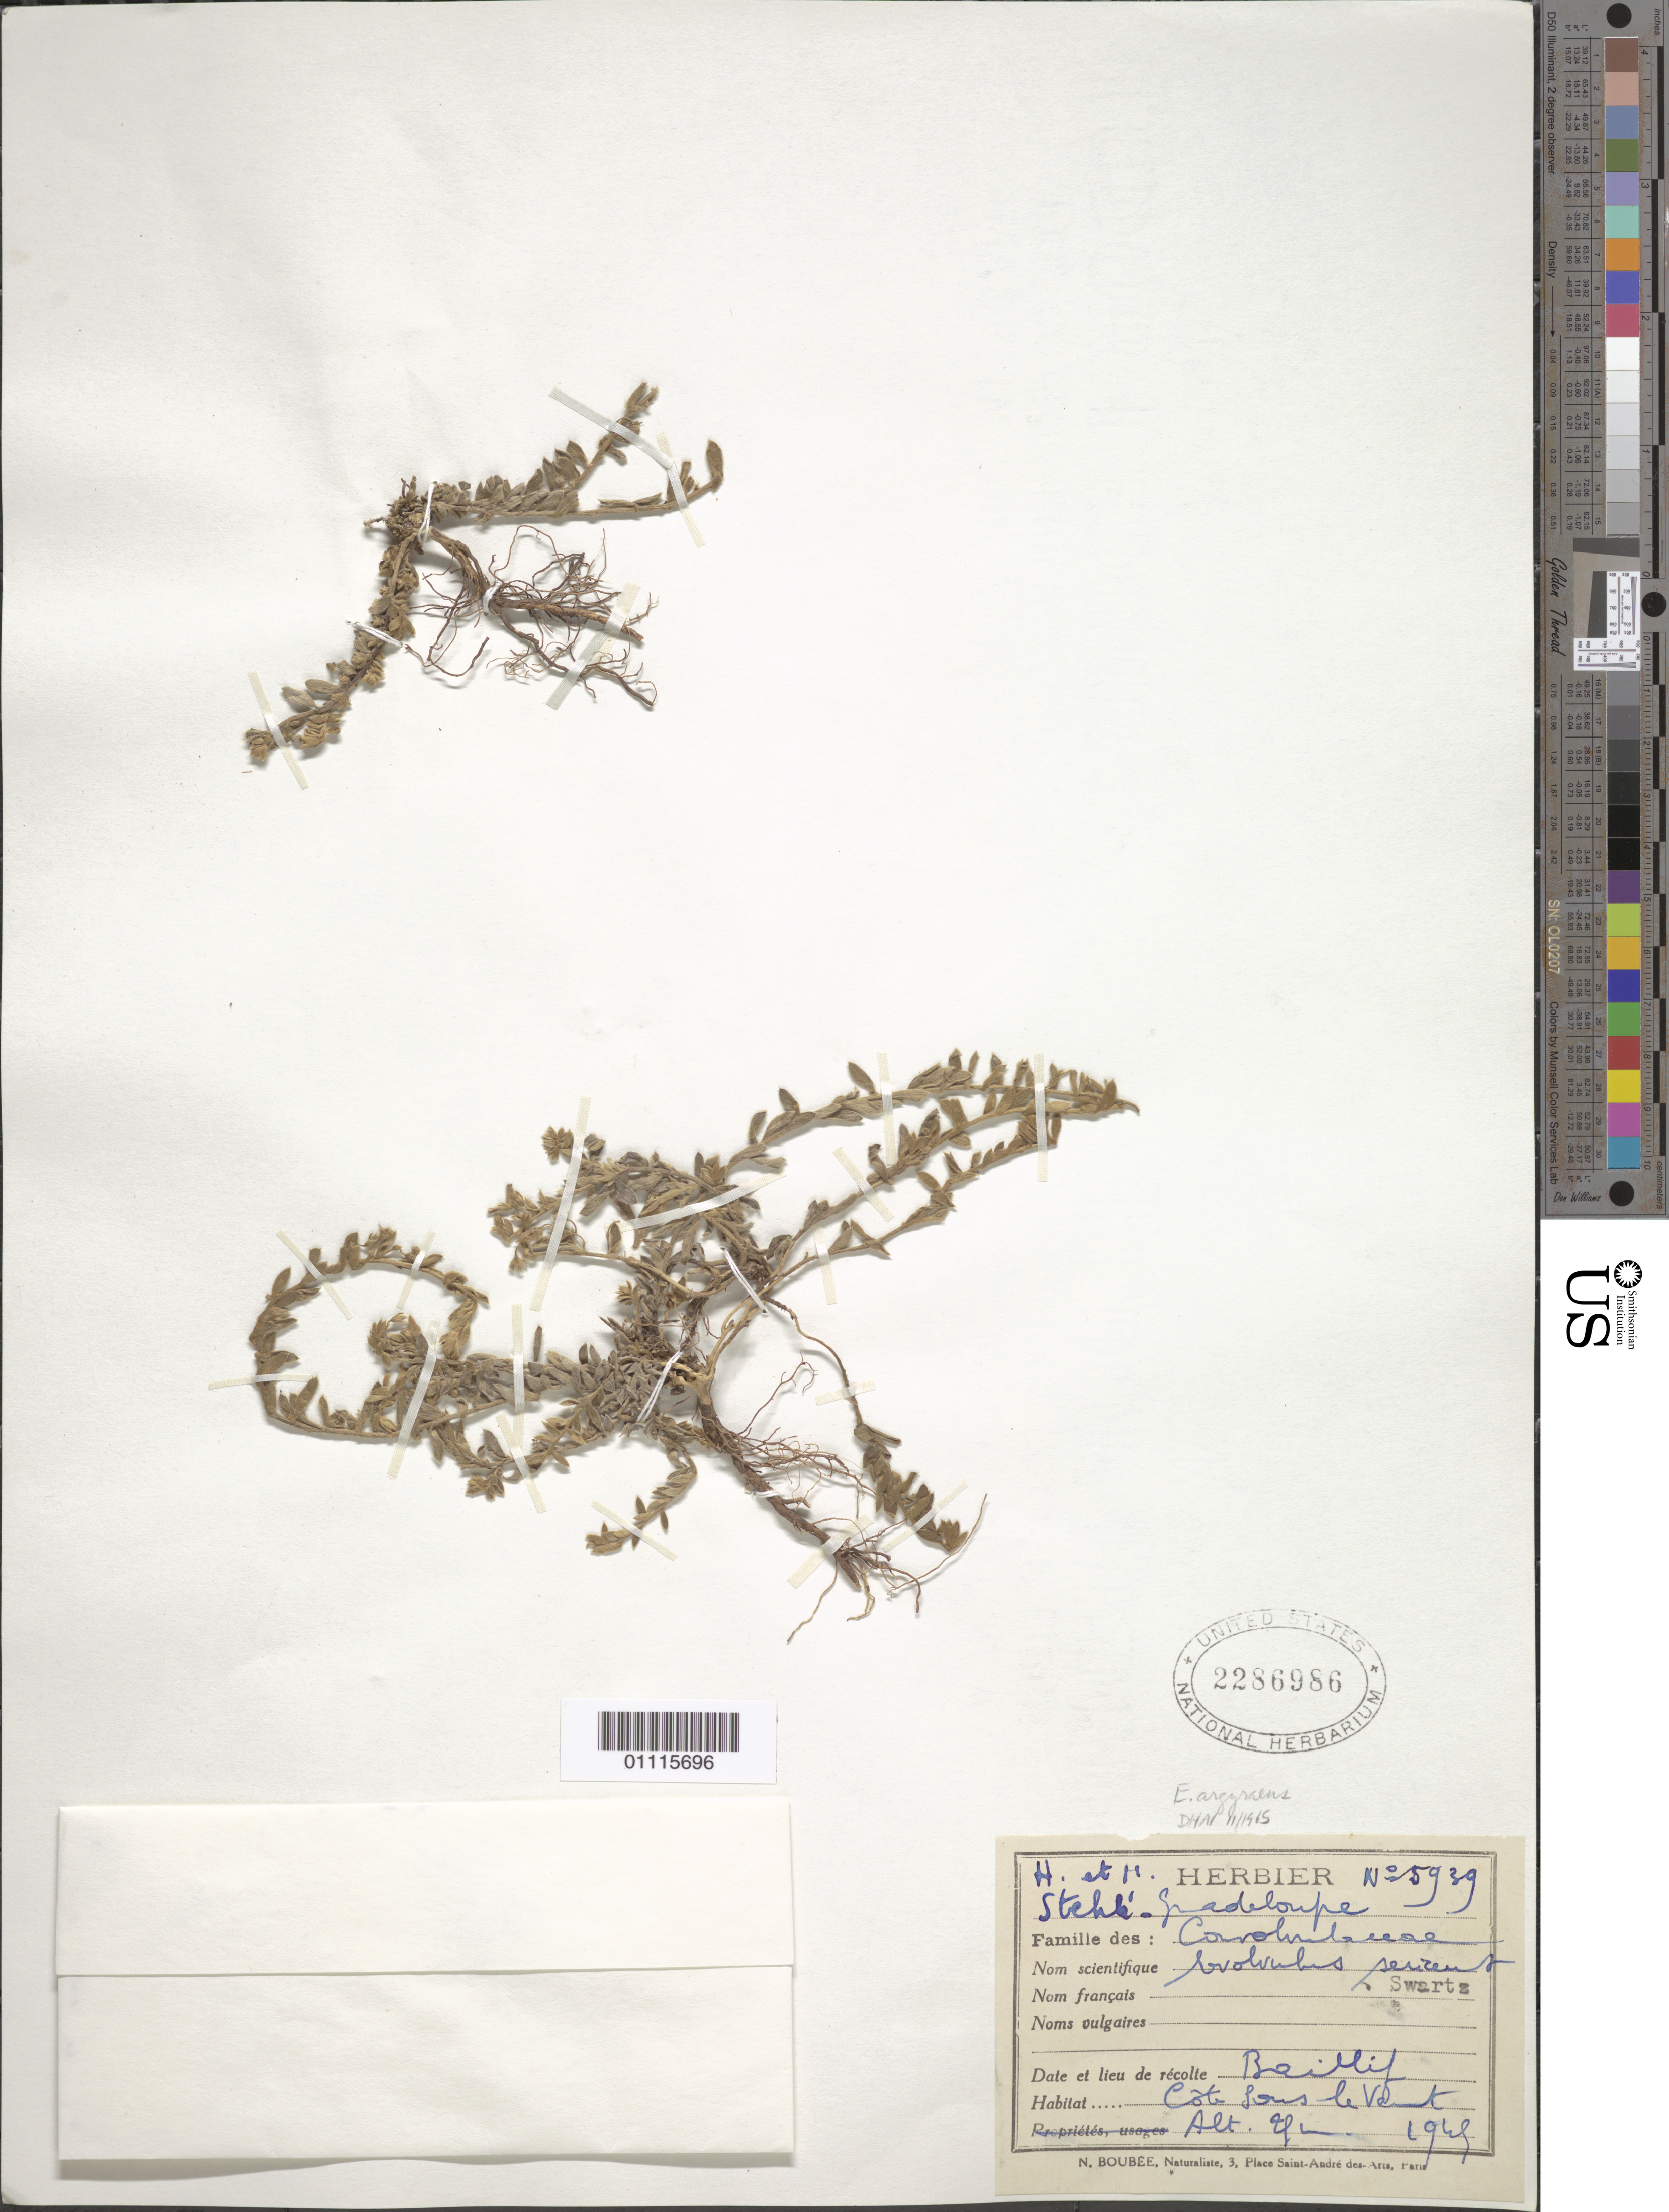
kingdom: Plantae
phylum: Tracheophyta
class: Magnoliopsida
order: Solanales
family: Convolvulaceae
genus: Evolvulus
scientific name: Evolvulus argyreus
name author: Choisy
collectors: H. Stehlé & M. Stehlé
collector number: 5939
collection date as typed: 1948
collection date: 1948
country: Guadeloupe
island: Basse Terre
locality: Baillif. Cote sous le Veut.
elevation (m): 28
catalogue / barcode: US 2286986